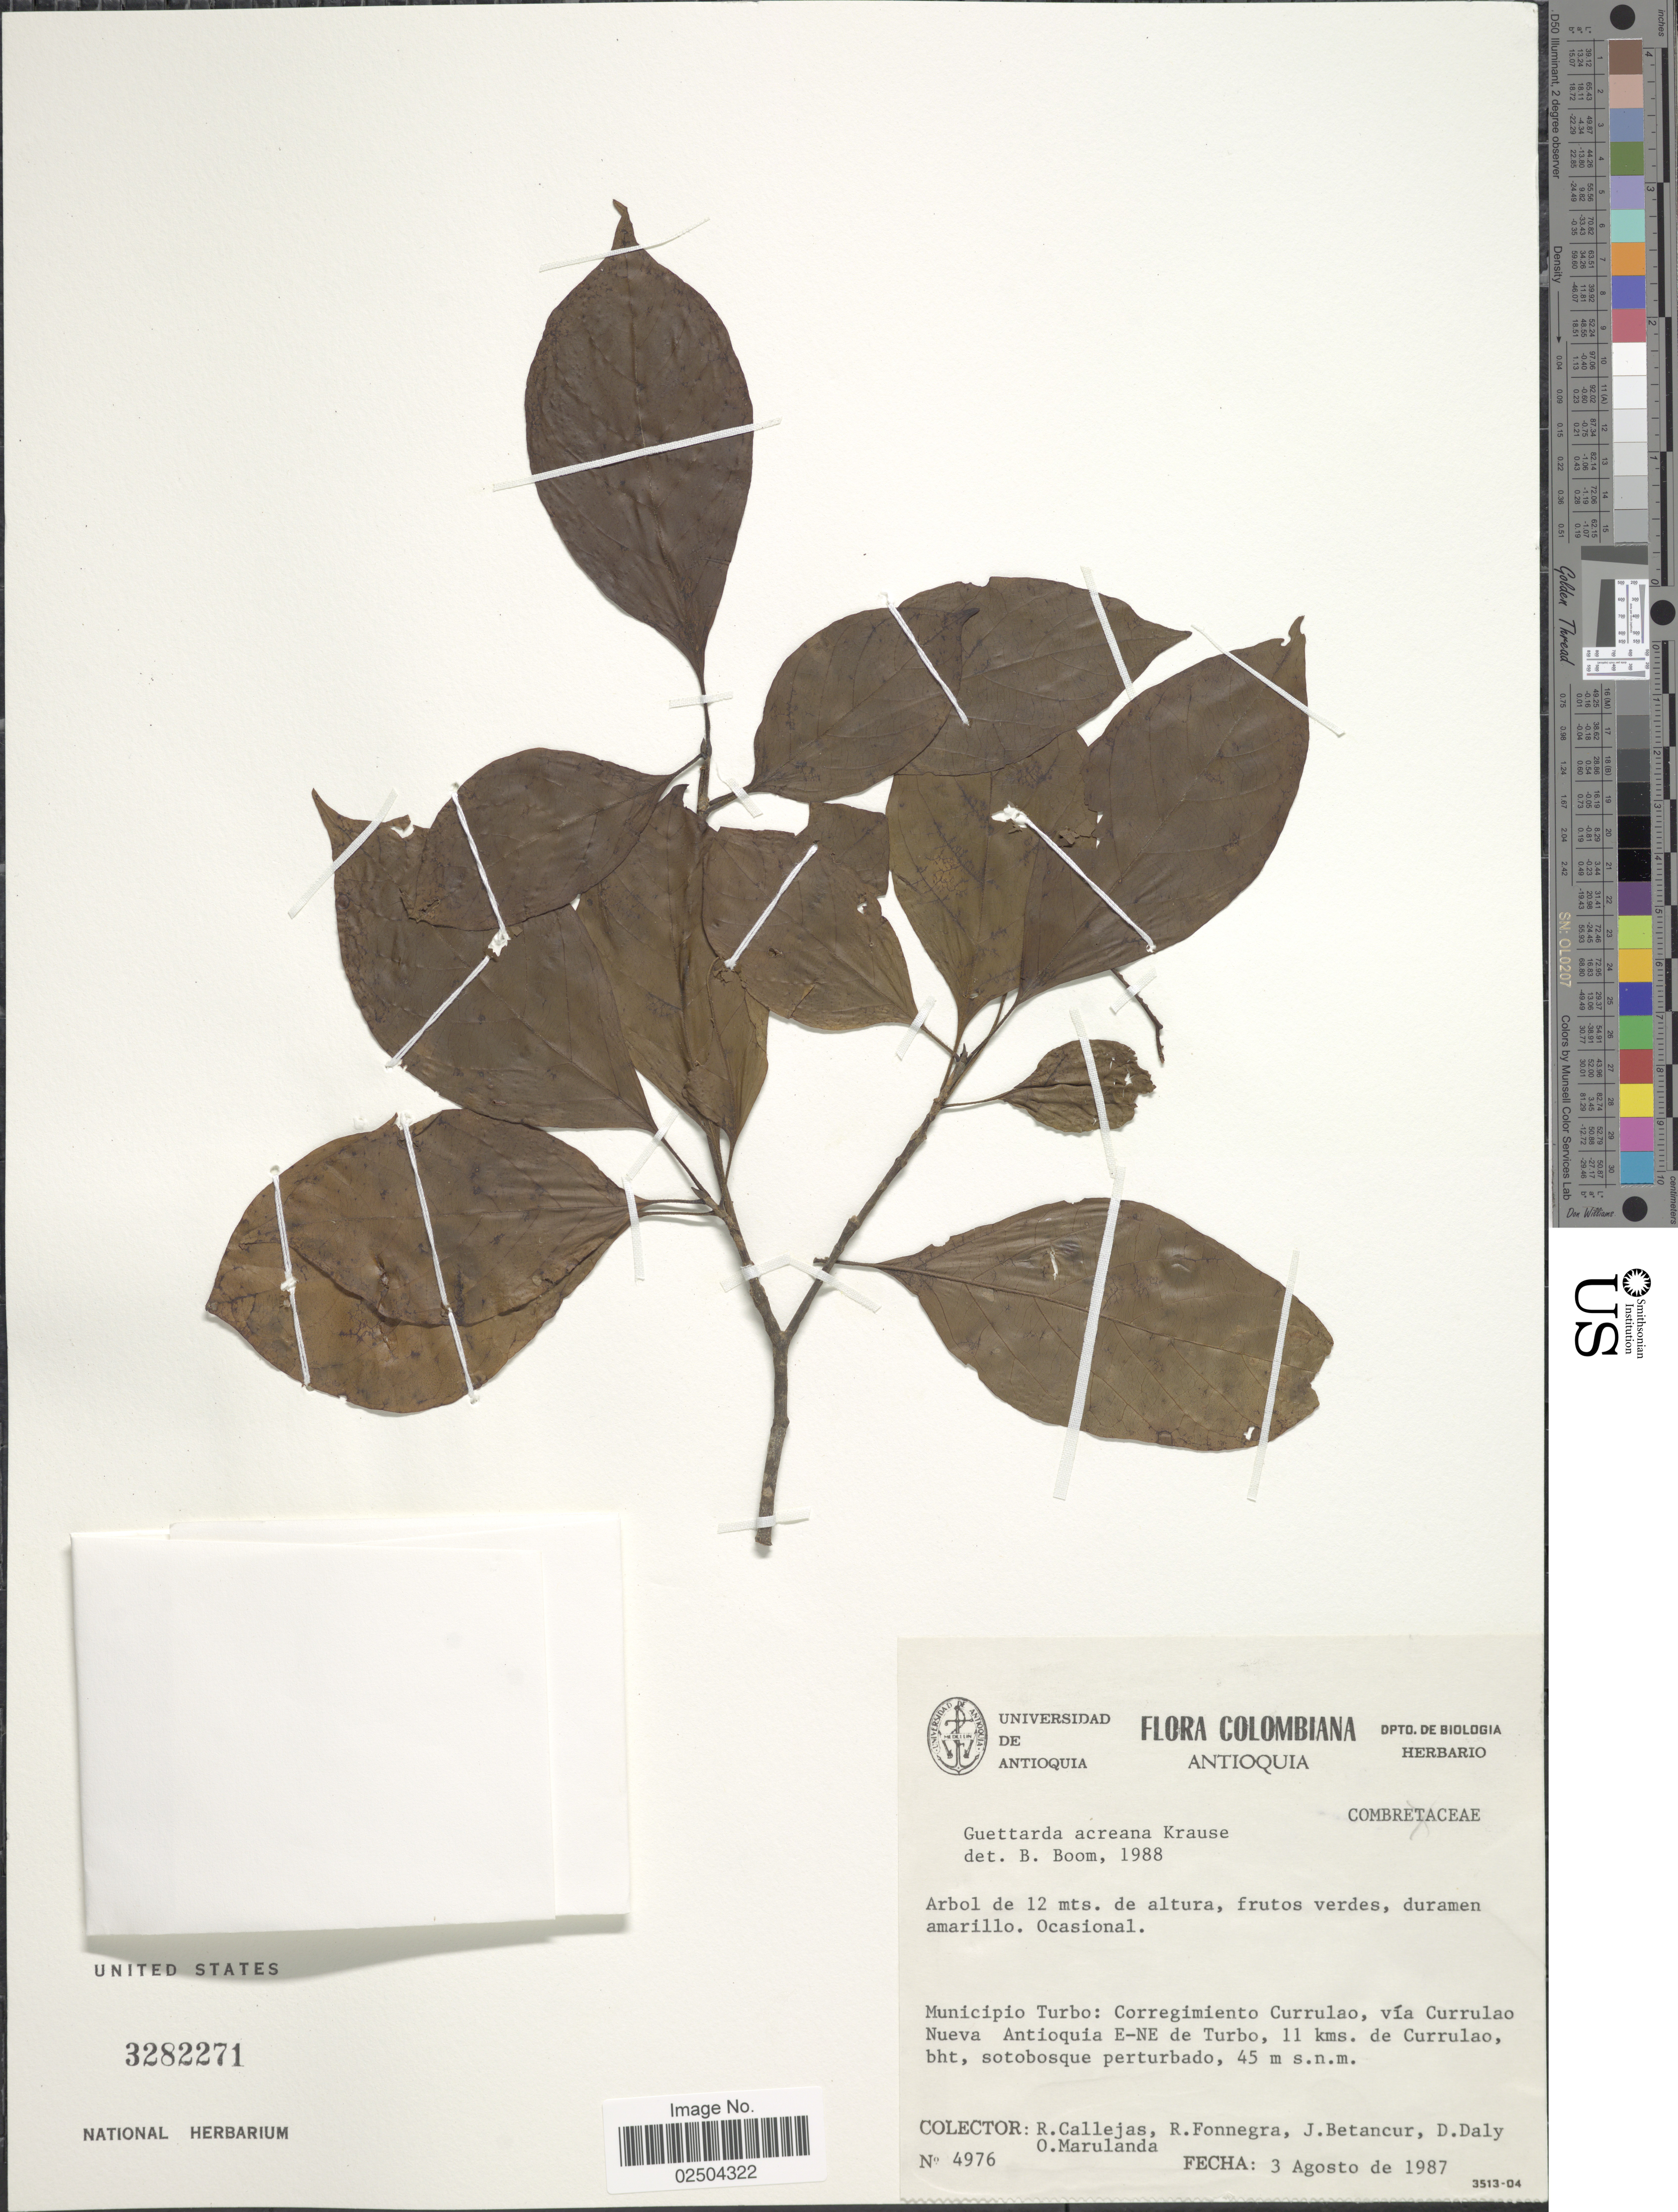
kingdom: Plantae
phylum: Tracheophyta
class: Magnoliopsida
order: Gentianales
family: Rubiaceae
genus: Guettarda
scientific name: Guettarda acreana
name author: K. Krause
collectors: R. Callejas, R. Fonnegra, J. Betancur, D. C. Daly & O. Marulanda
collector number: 4976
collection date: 1987-08-03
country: Colombia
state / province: Antioquia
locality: Antioquia, Municipio Turbo: Corregimiento Currulao, via Currulao Nueva Antioquia, E-EN de Turbo, 11 kms. de Currulao bht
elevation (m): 45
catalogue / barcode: US 3282271